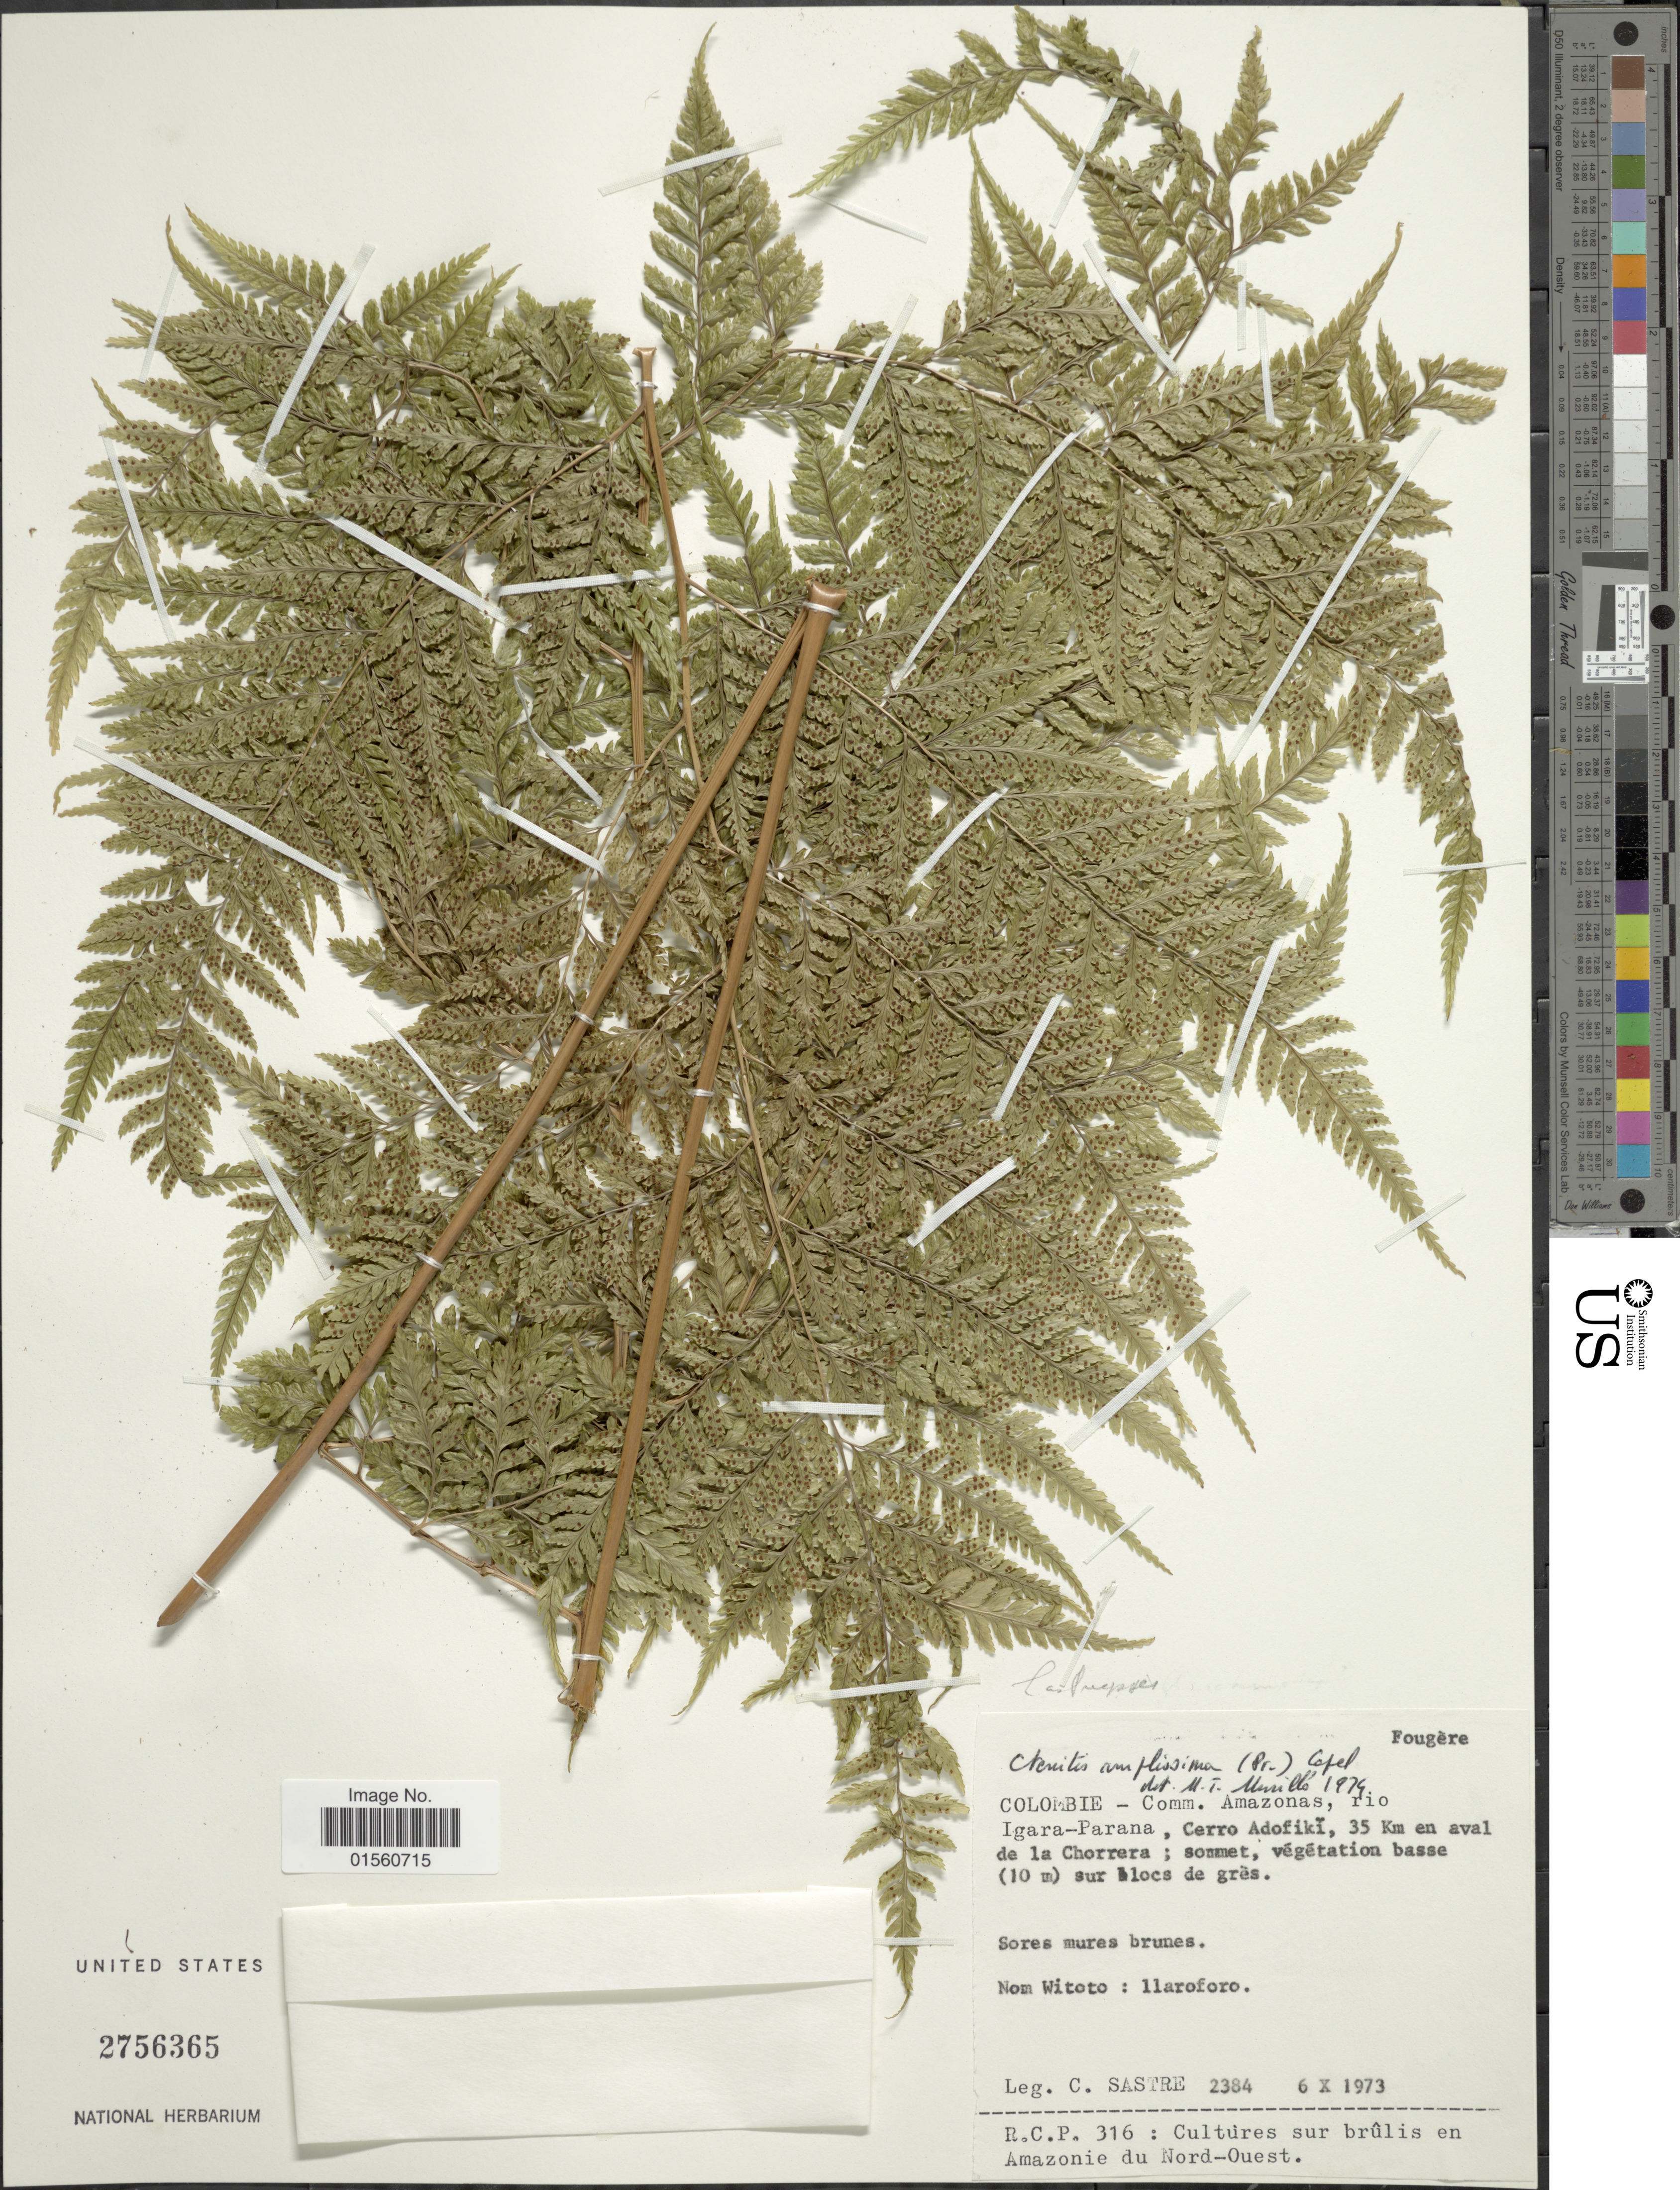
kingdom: Plantae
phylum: Tracheophyta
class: Polypodiopsida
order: Polypodiales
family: Dryopteridaceae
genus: Lastreopsis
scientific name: Lastreopsis amplissima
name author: (C. Presl) Tindale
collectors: C. Sastre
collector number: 2384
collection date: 1973-10-06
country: Colombia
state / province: Amazônas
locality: Colombie-Com. Amazonas, rio Igara-Parana, Cerro Adofiki, 35 km en aval de la Chorrera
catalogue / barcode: US 2756365